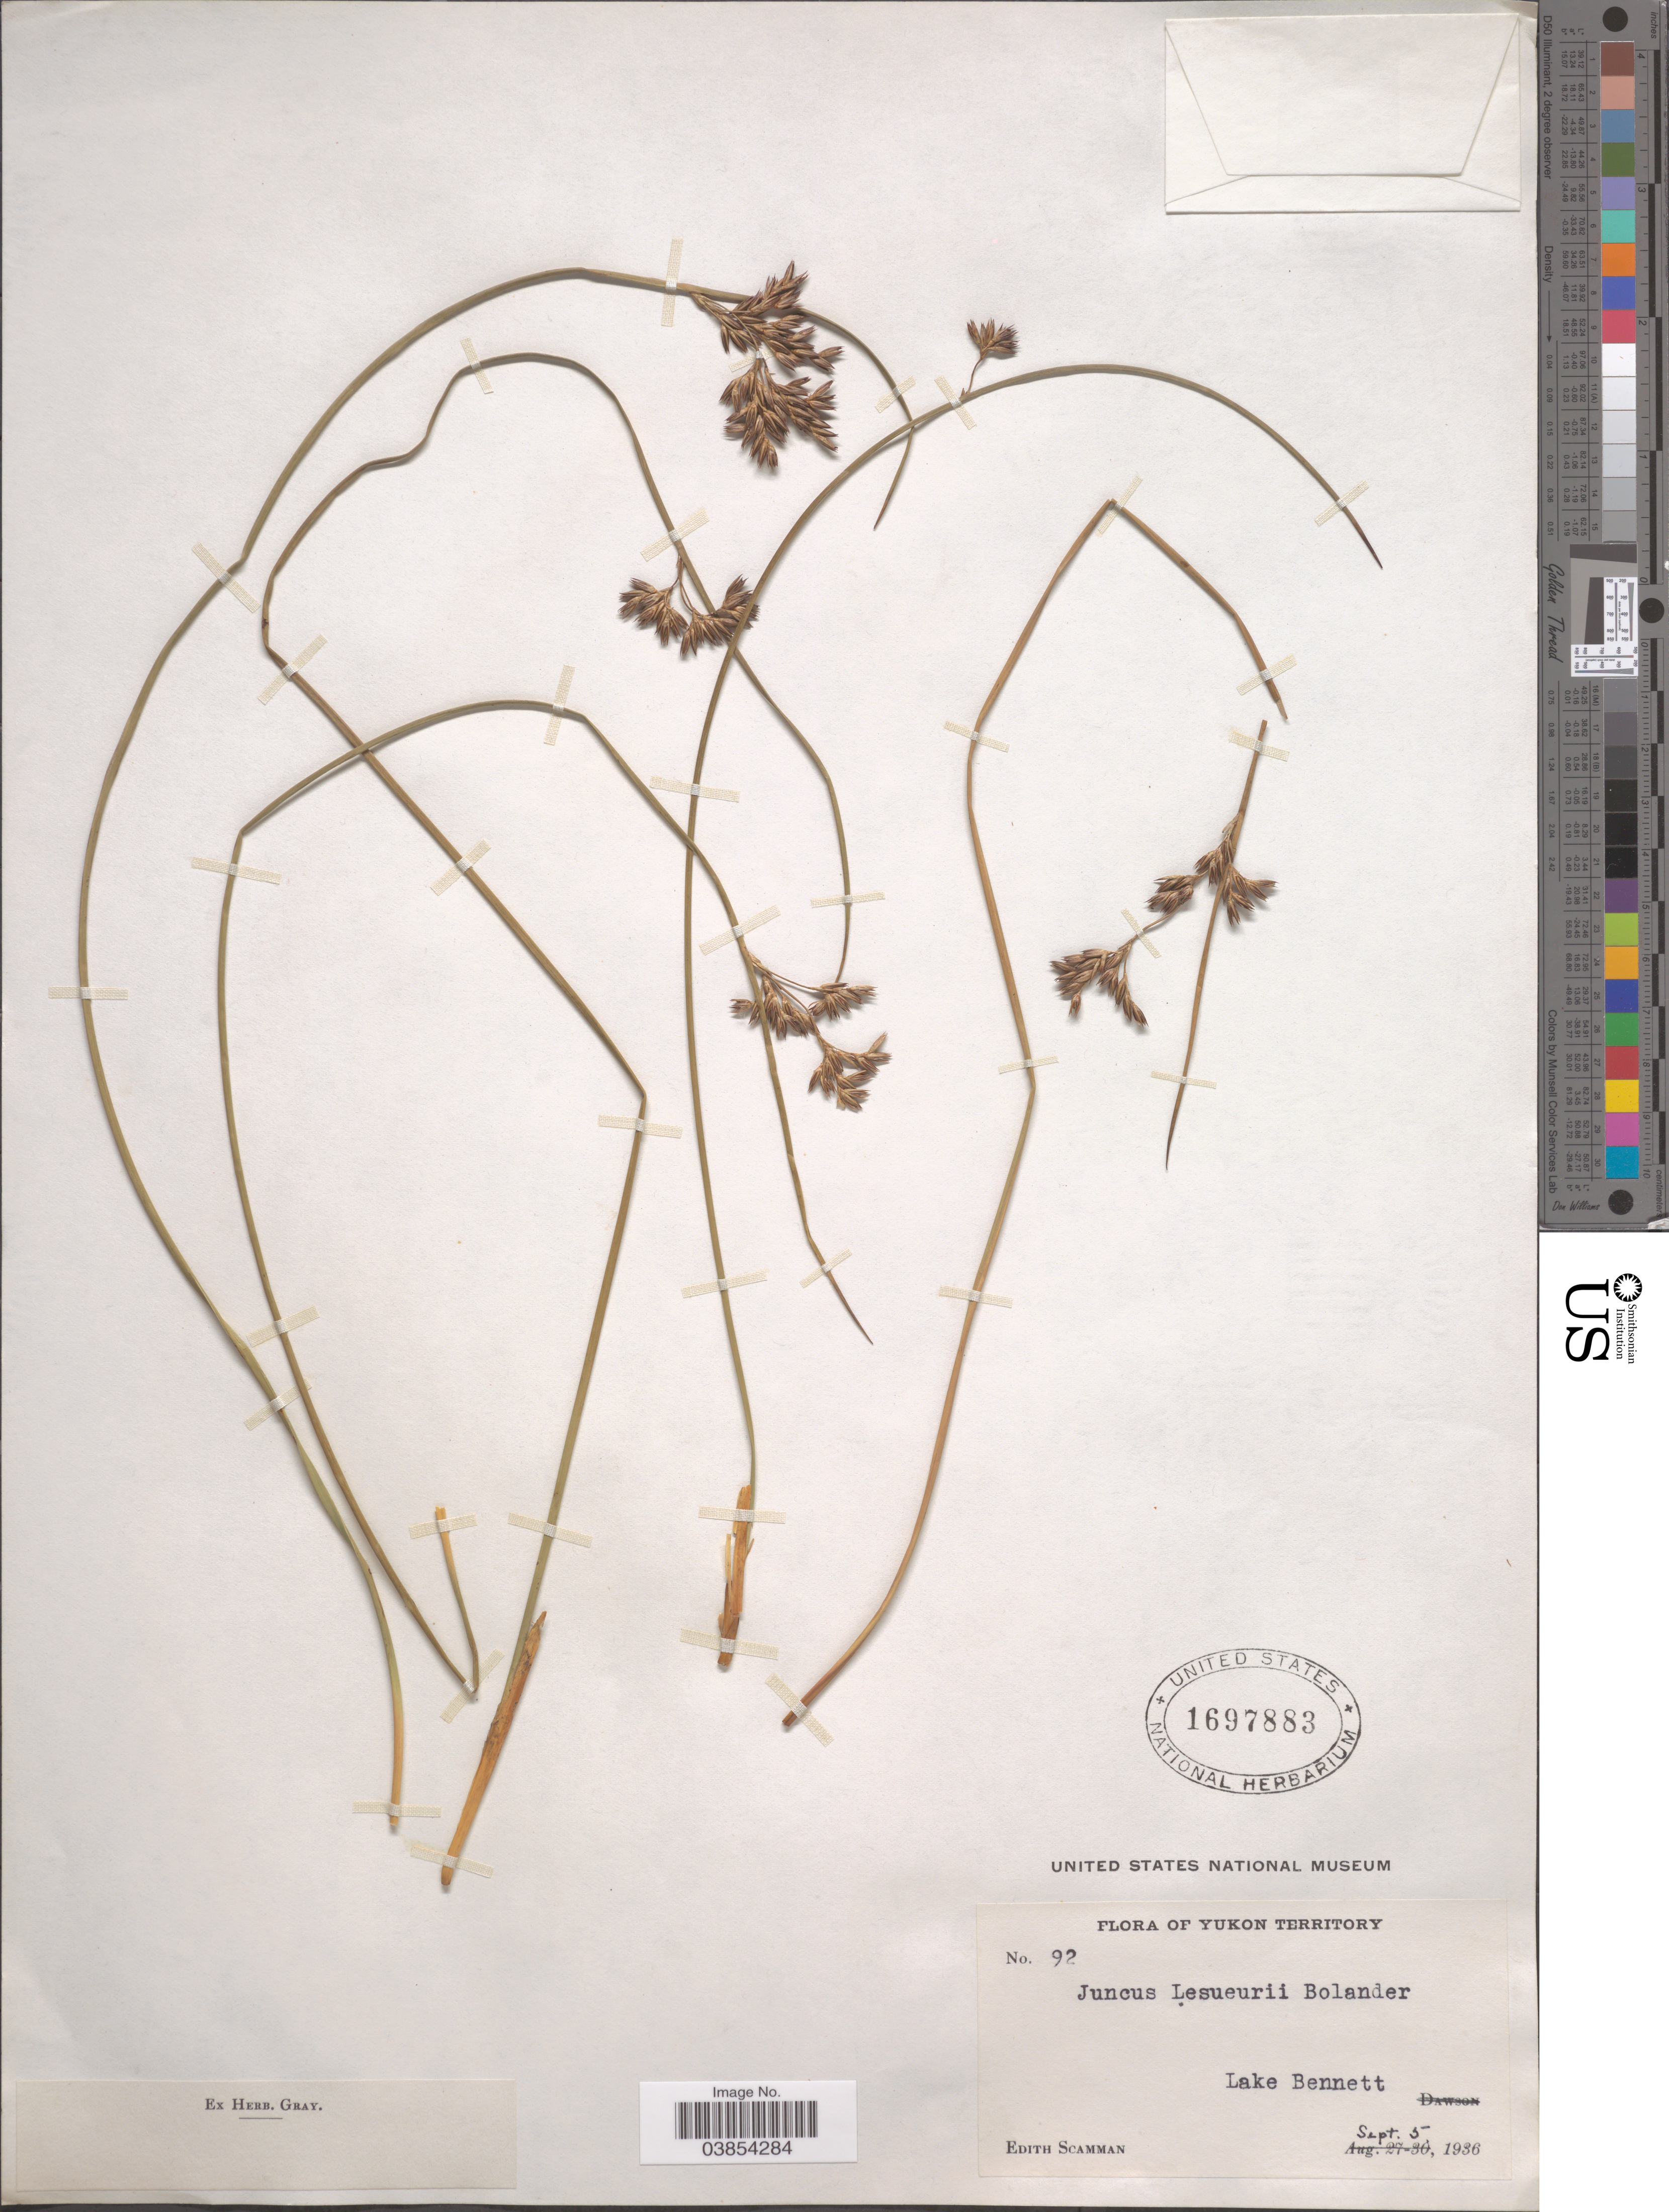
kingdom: Plantae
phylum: Tracheophyta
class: Liliopsida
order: Poales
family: Juncaceae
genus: Juncus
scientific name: Juncus lesueurii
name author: Bol.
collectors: E. Scamman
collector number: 92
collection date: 1936-09-05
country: Canada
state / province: Yukon Territory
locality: Lake Bennett.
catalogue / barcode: US 1697883